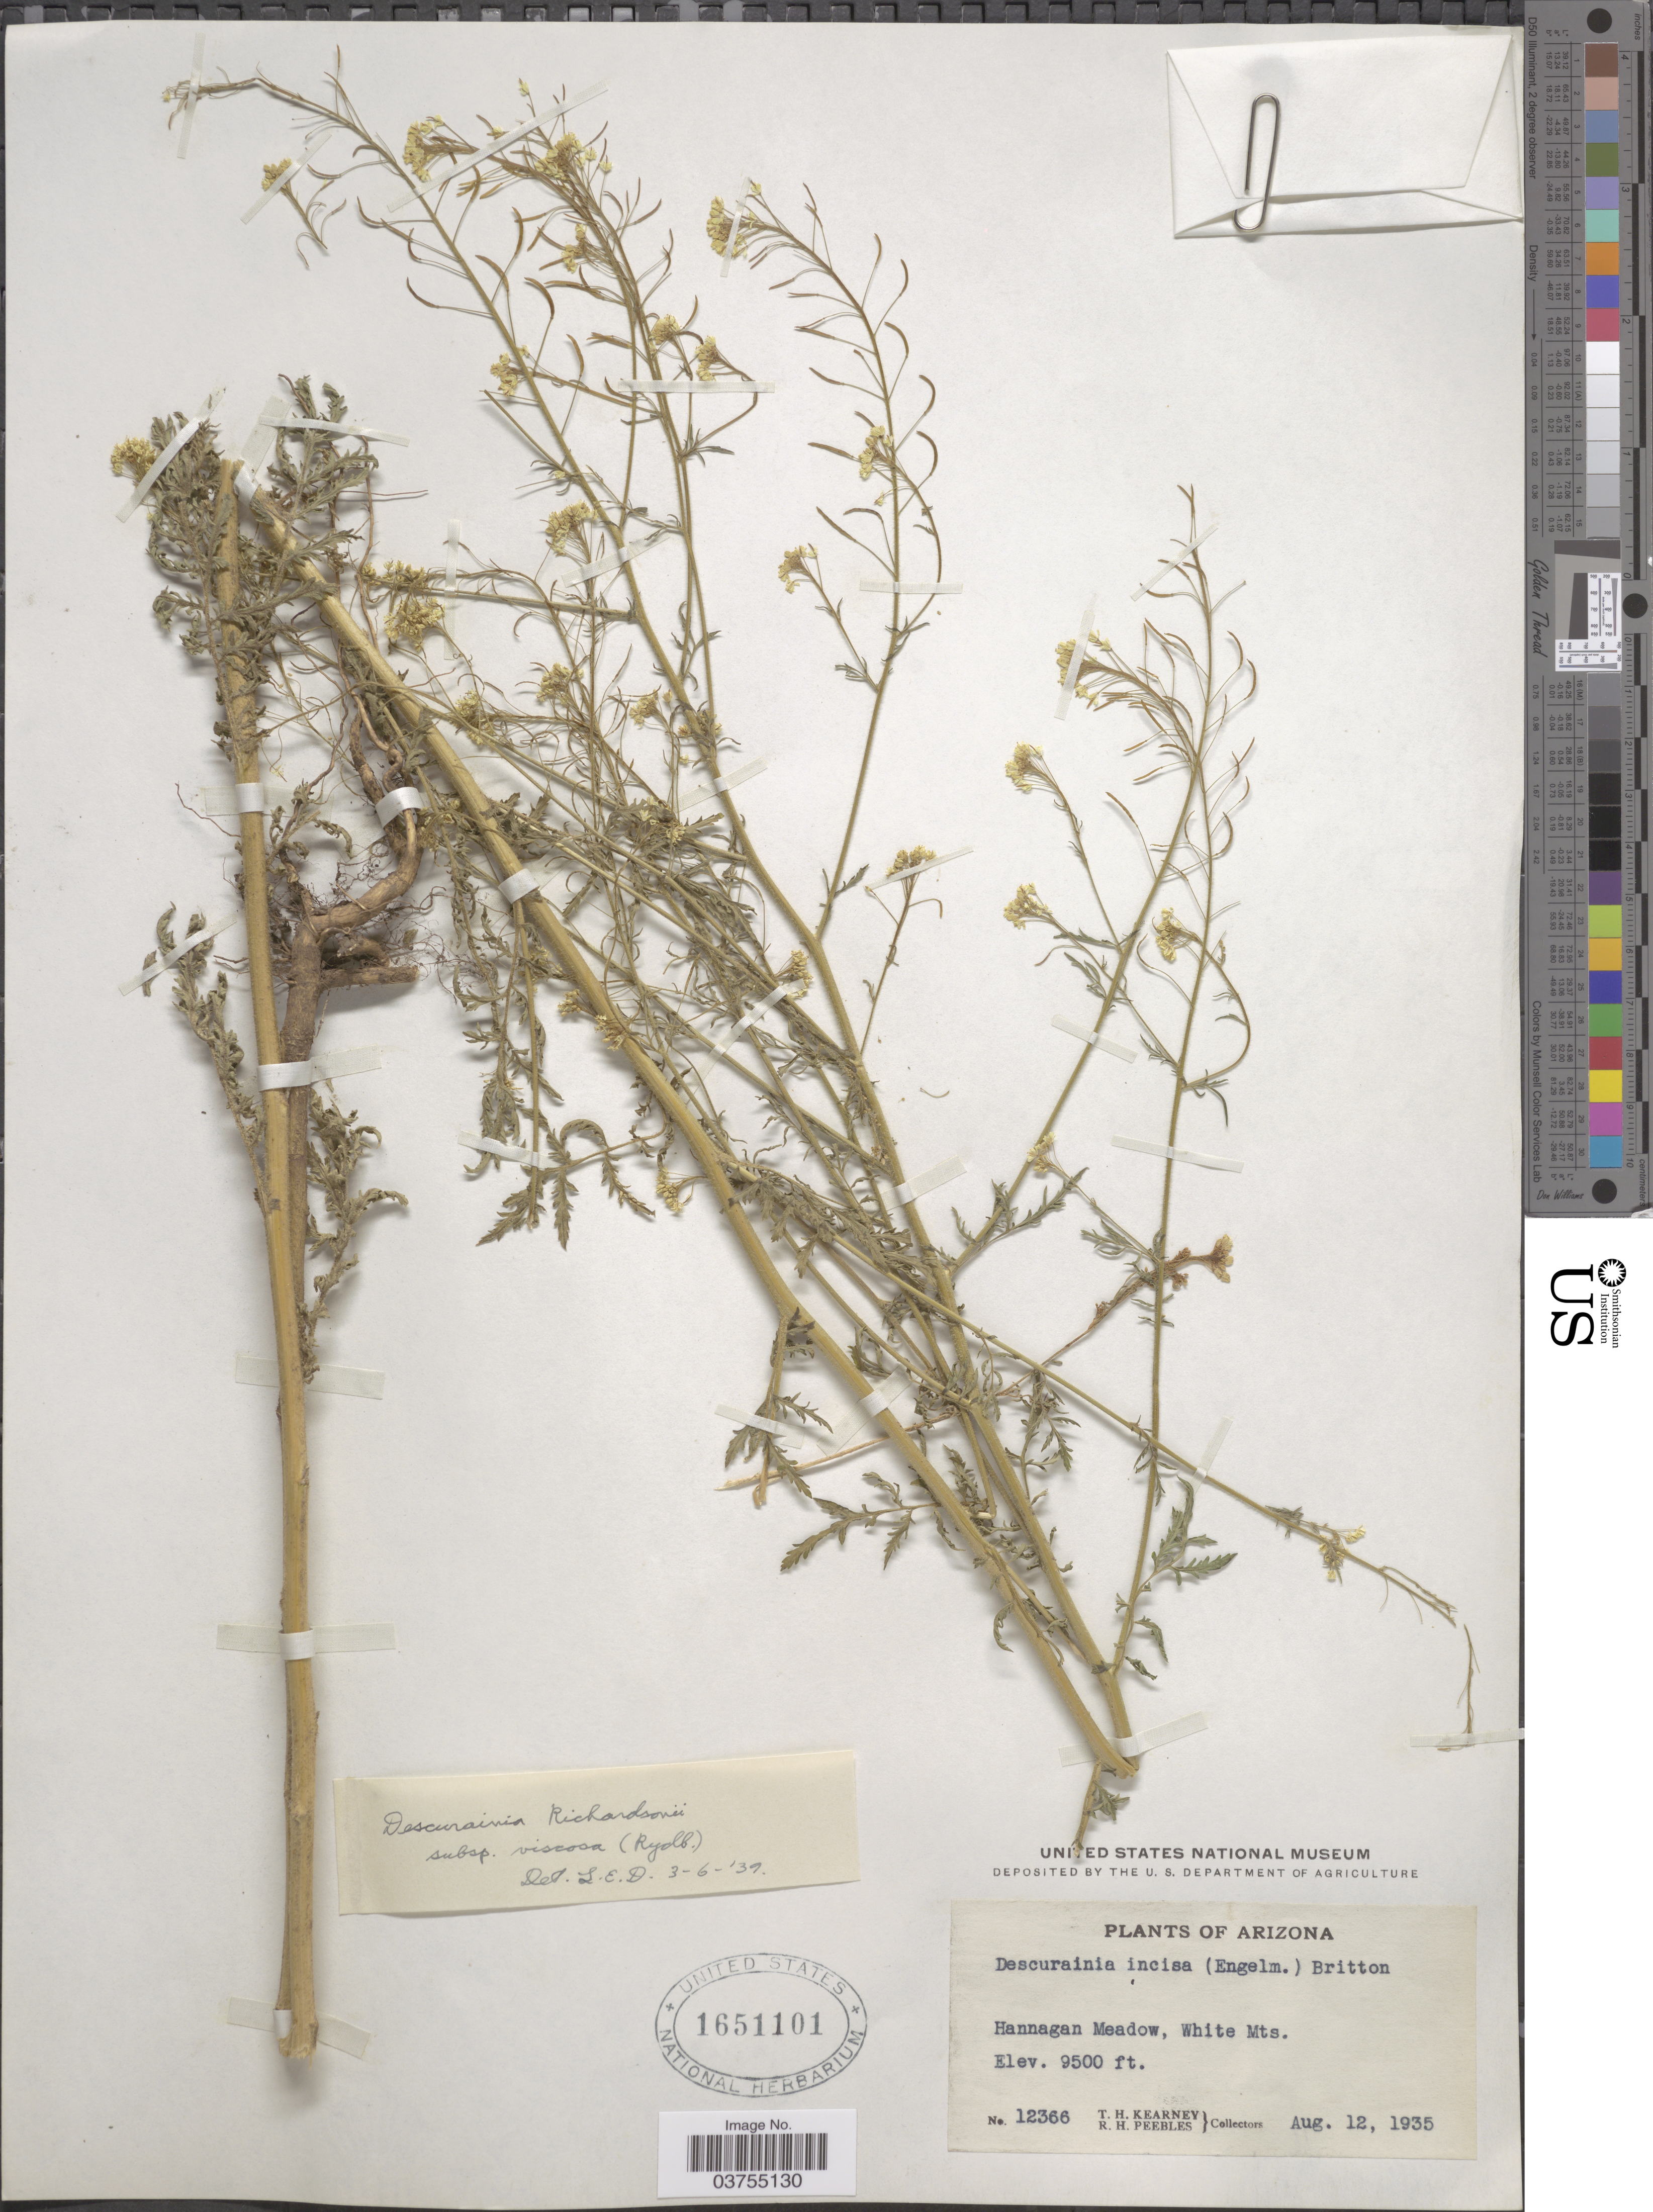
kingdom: Plantae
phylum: Tracheophyta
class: Magnoliopsida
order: Brassicales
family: Brassicaceae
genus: Descurainia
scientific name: Descurainia richardsonii subsp. incisa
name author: (Engelm. ex A. Gray) Detling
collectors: T. H. Kearney & R. H. Peebles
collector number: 12366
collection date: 1935-08-12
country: United States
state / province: Arizona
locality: Hannagan Meadow, White Mts.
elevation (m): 2896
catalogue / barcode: US 1651101